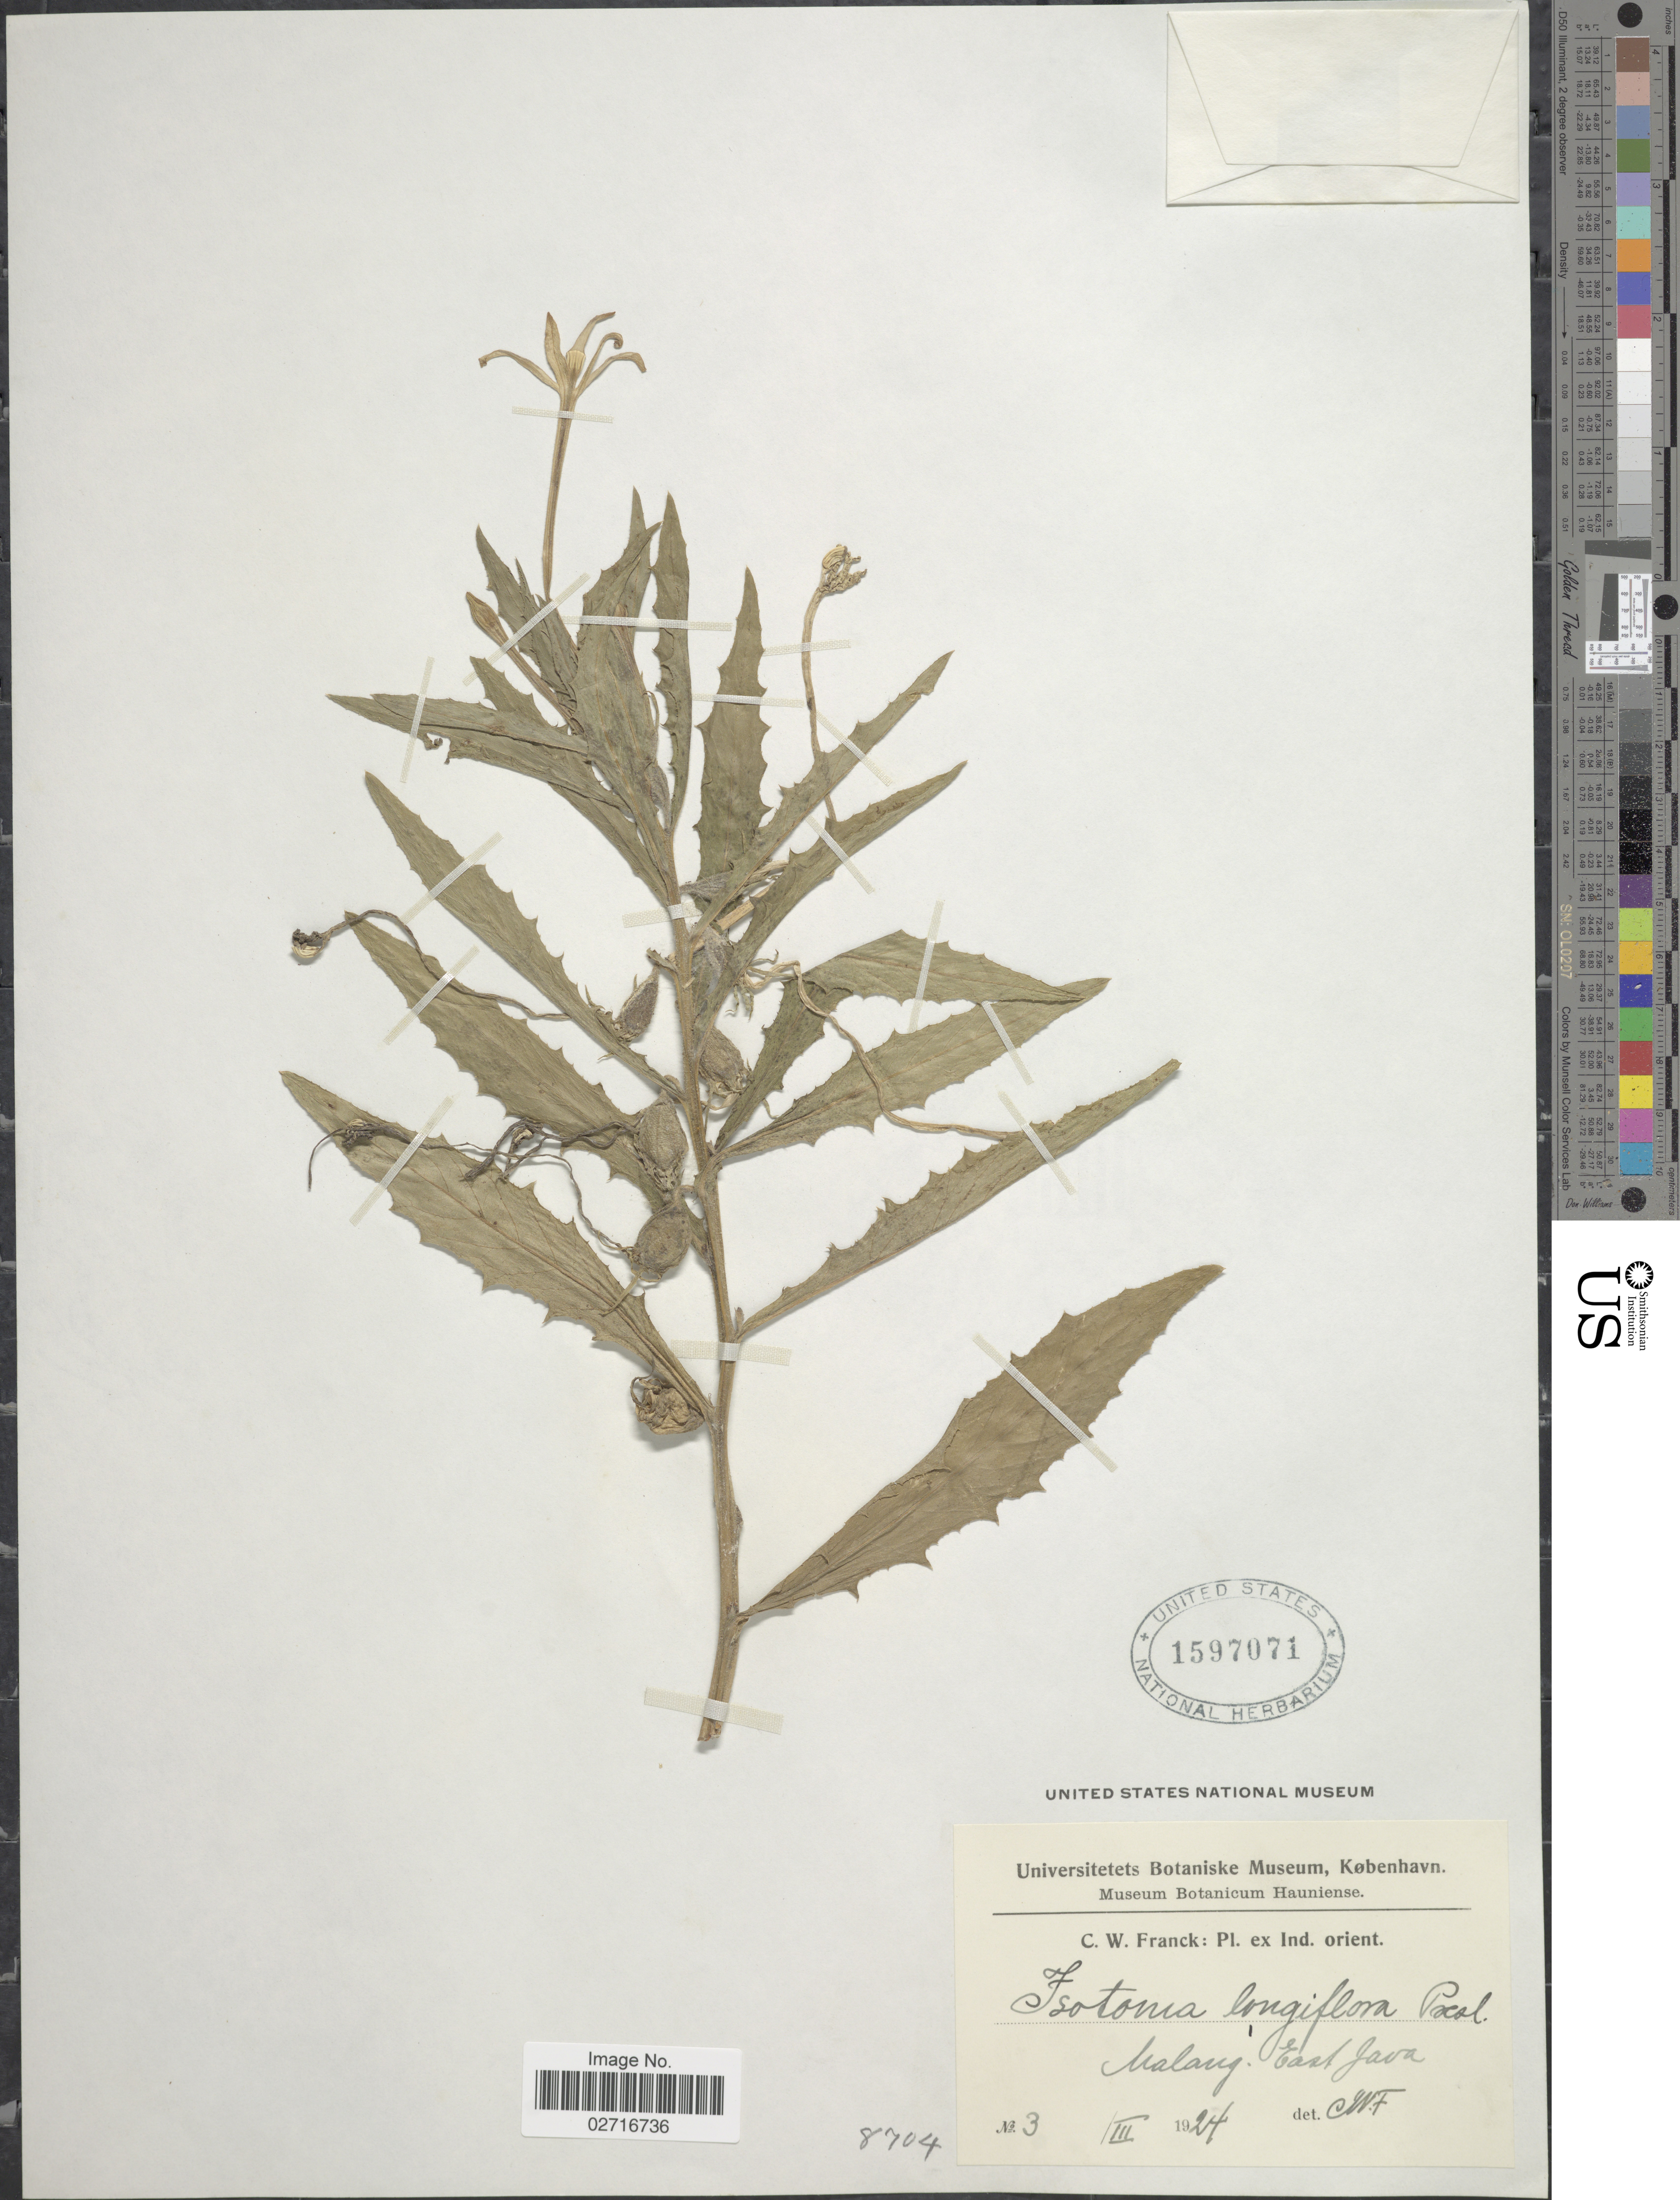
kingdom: Plantae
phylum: Tracheophyta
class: Magnoliopsida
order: Asterales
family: Campanulaceae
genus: Hippobroma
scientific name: Hippobroma longiflora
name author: (L.) G. Don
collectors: C. Franck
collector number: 3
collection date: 1924-03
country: Indonesia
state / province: Java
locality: Malang, East Java, Ind. orient [interpreted]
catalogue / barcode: US 1597071